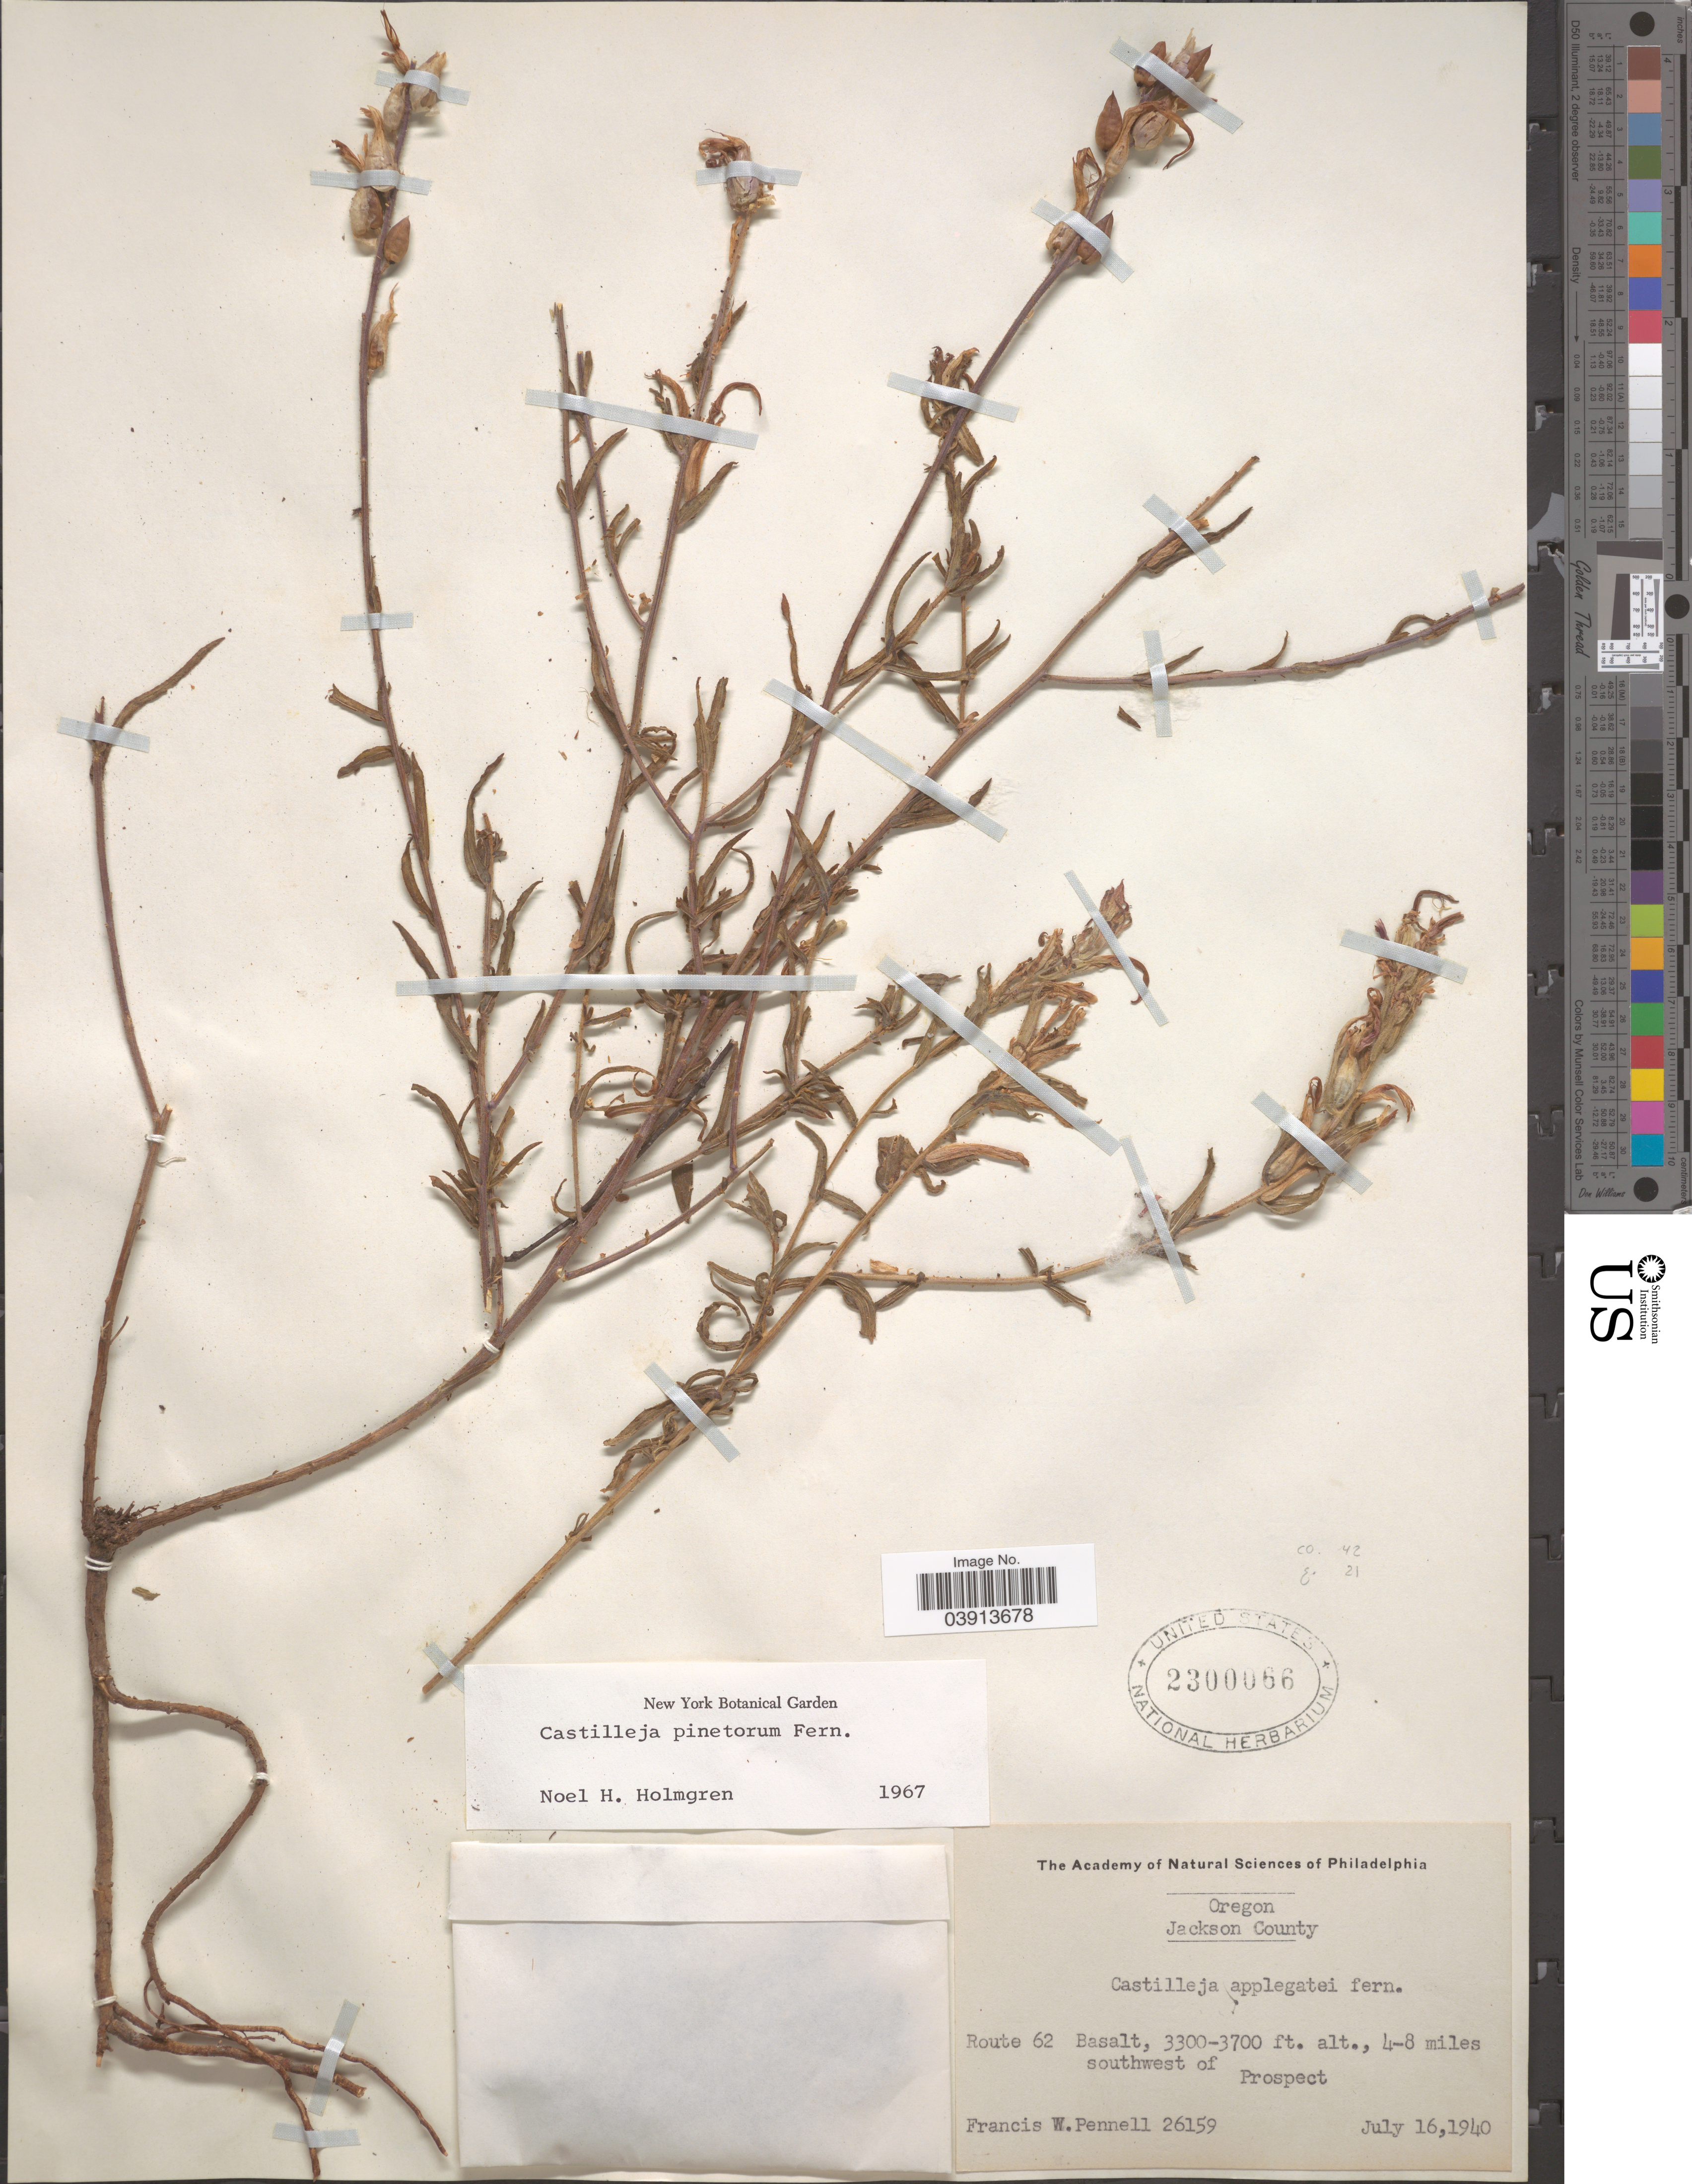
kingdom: Plantae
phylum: Tracheophyta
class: Magnoliopsida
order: Lamiales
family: Orobanchaceae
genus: Castilleja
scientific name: Castilleja pinetorum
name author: Fernald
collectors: F. W. Pennell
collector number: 26159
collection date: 1940-07-16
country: United States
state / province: Oregon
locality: Jackson County. Route 62, Basalt, 4-8 miles southwest of Prospect.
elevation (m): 1006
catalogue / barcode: US 2300066